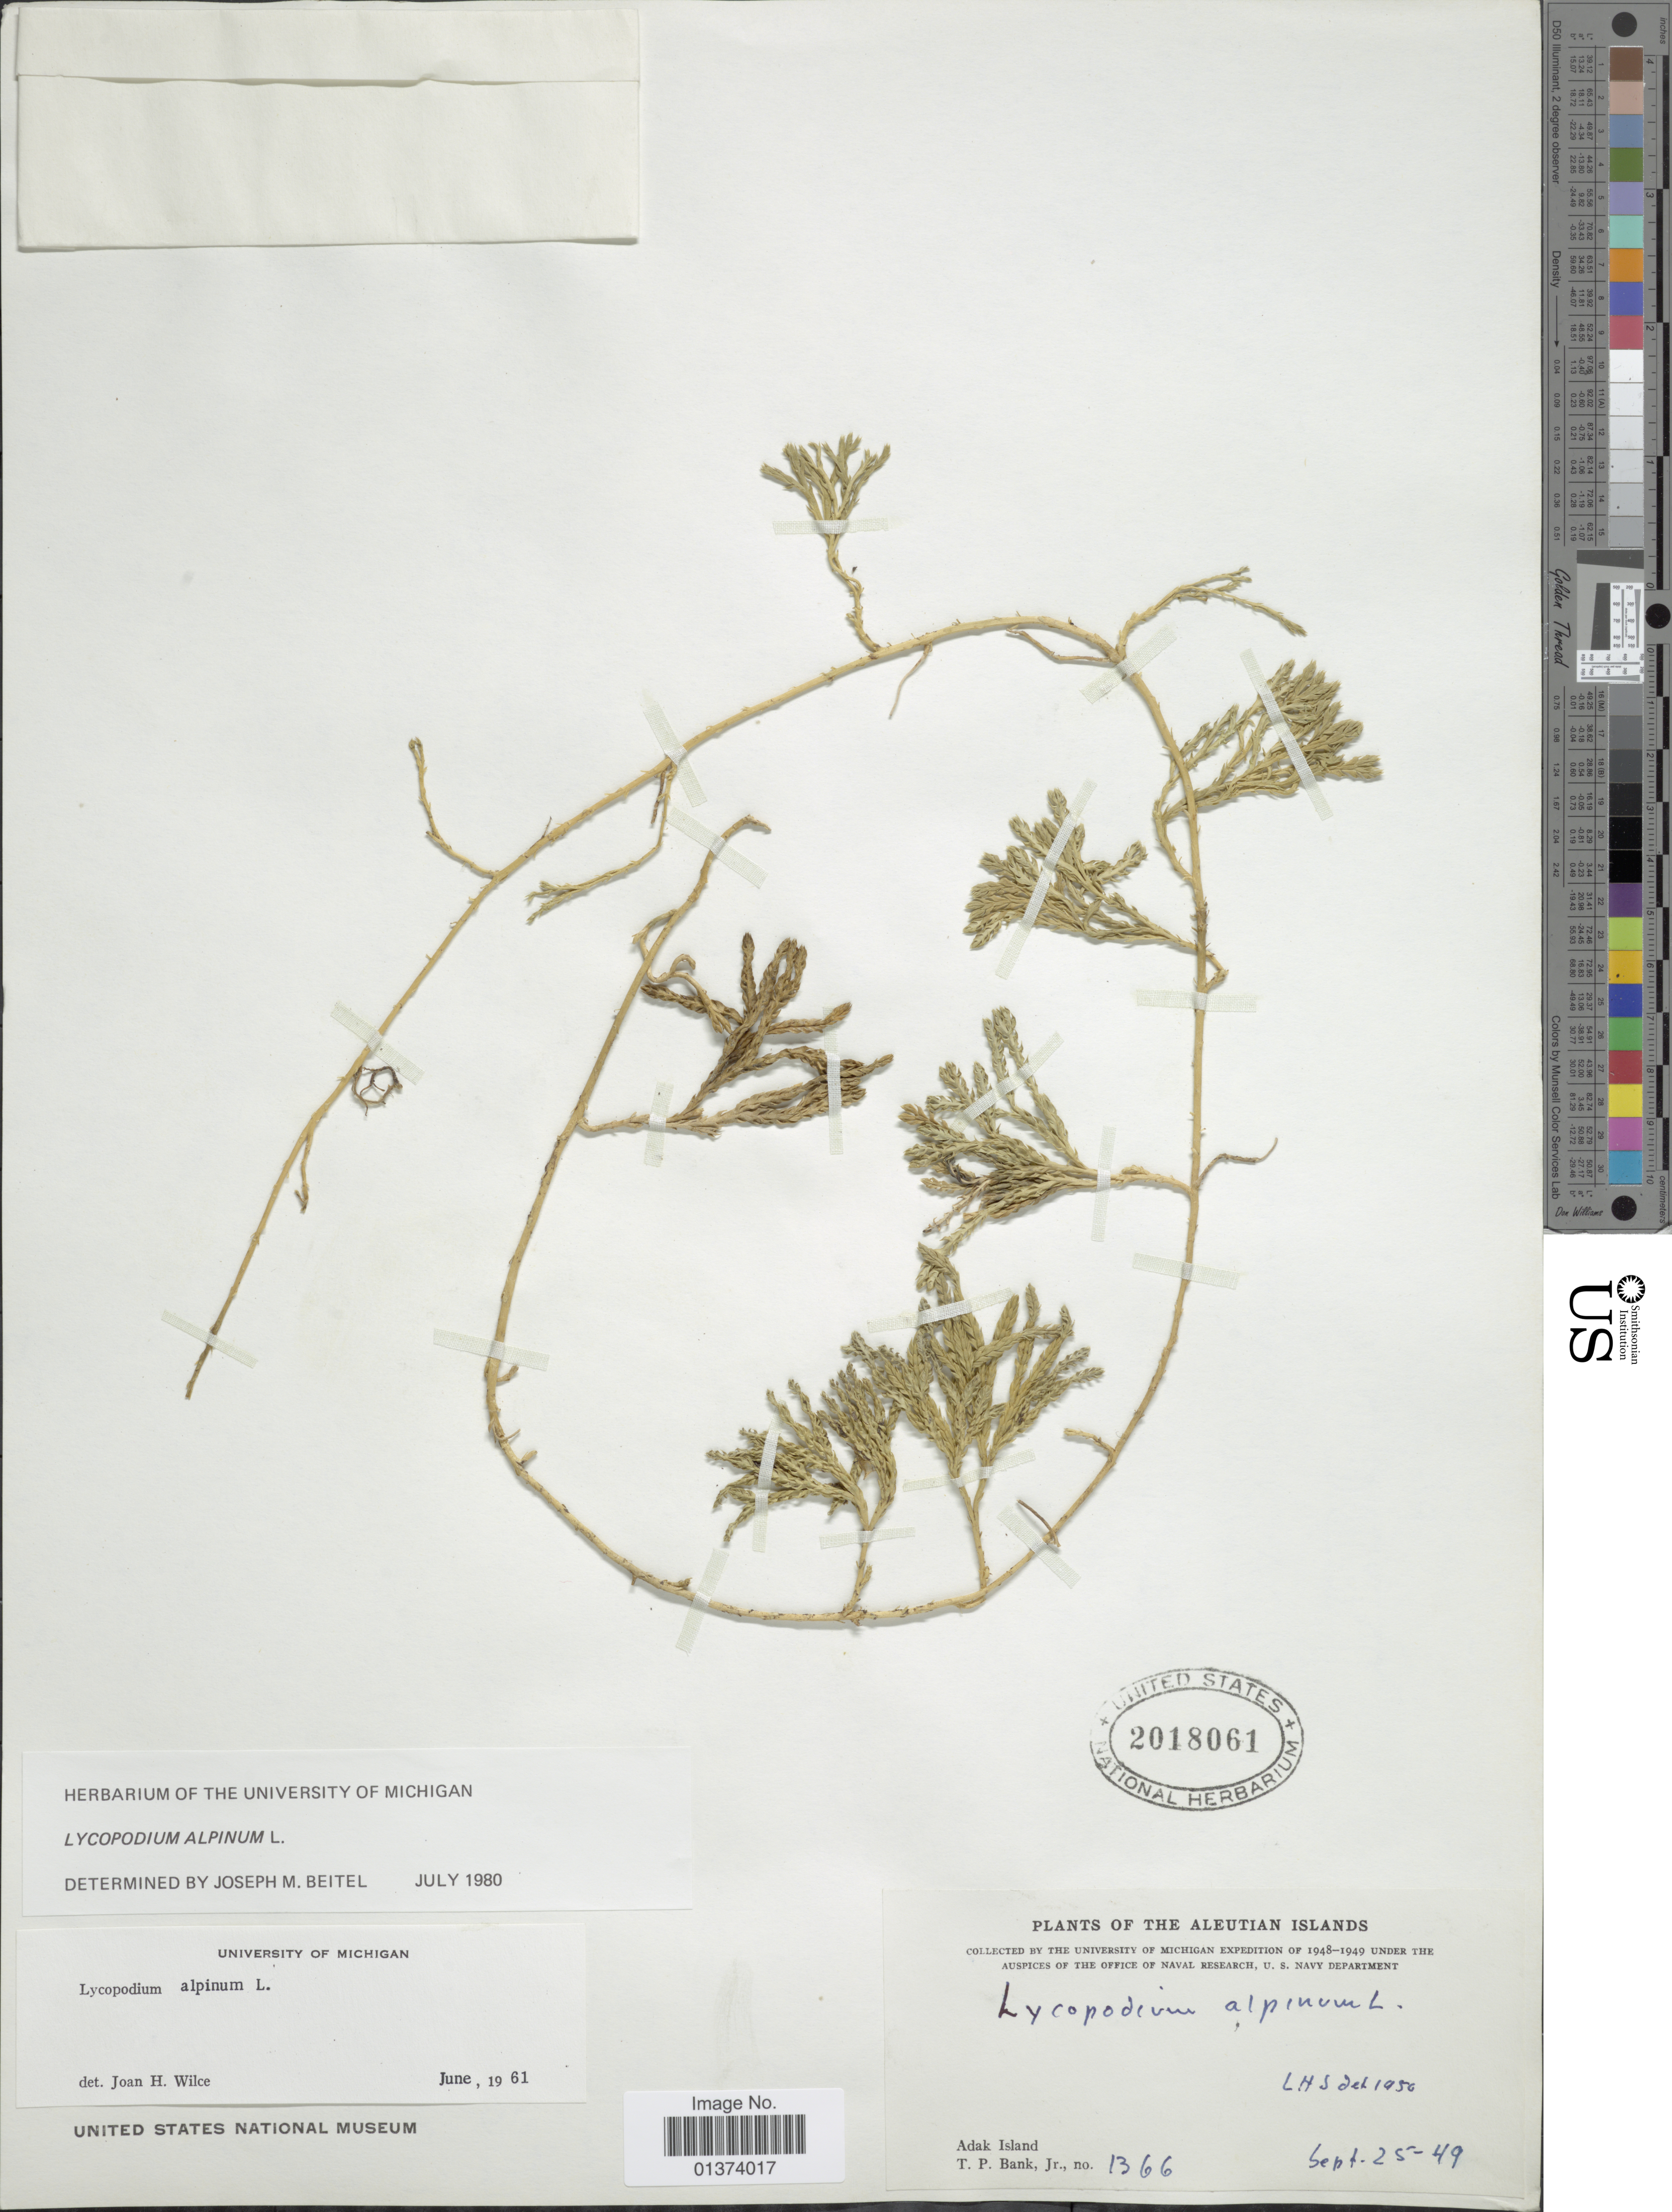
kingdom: Plantae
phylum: Tracheophyta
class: Lycopodiopsida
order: Lycopodiales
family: Lycopodiaceae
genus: Diphasiastrum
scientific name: Diphasiastrum alpinum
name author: (L.) Holub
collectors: T. Bank Jr.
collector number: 1366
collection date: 1949-09-25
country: United States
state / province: Alaska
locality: Aleutian Islands, Adak Island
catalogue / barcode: US 2018061